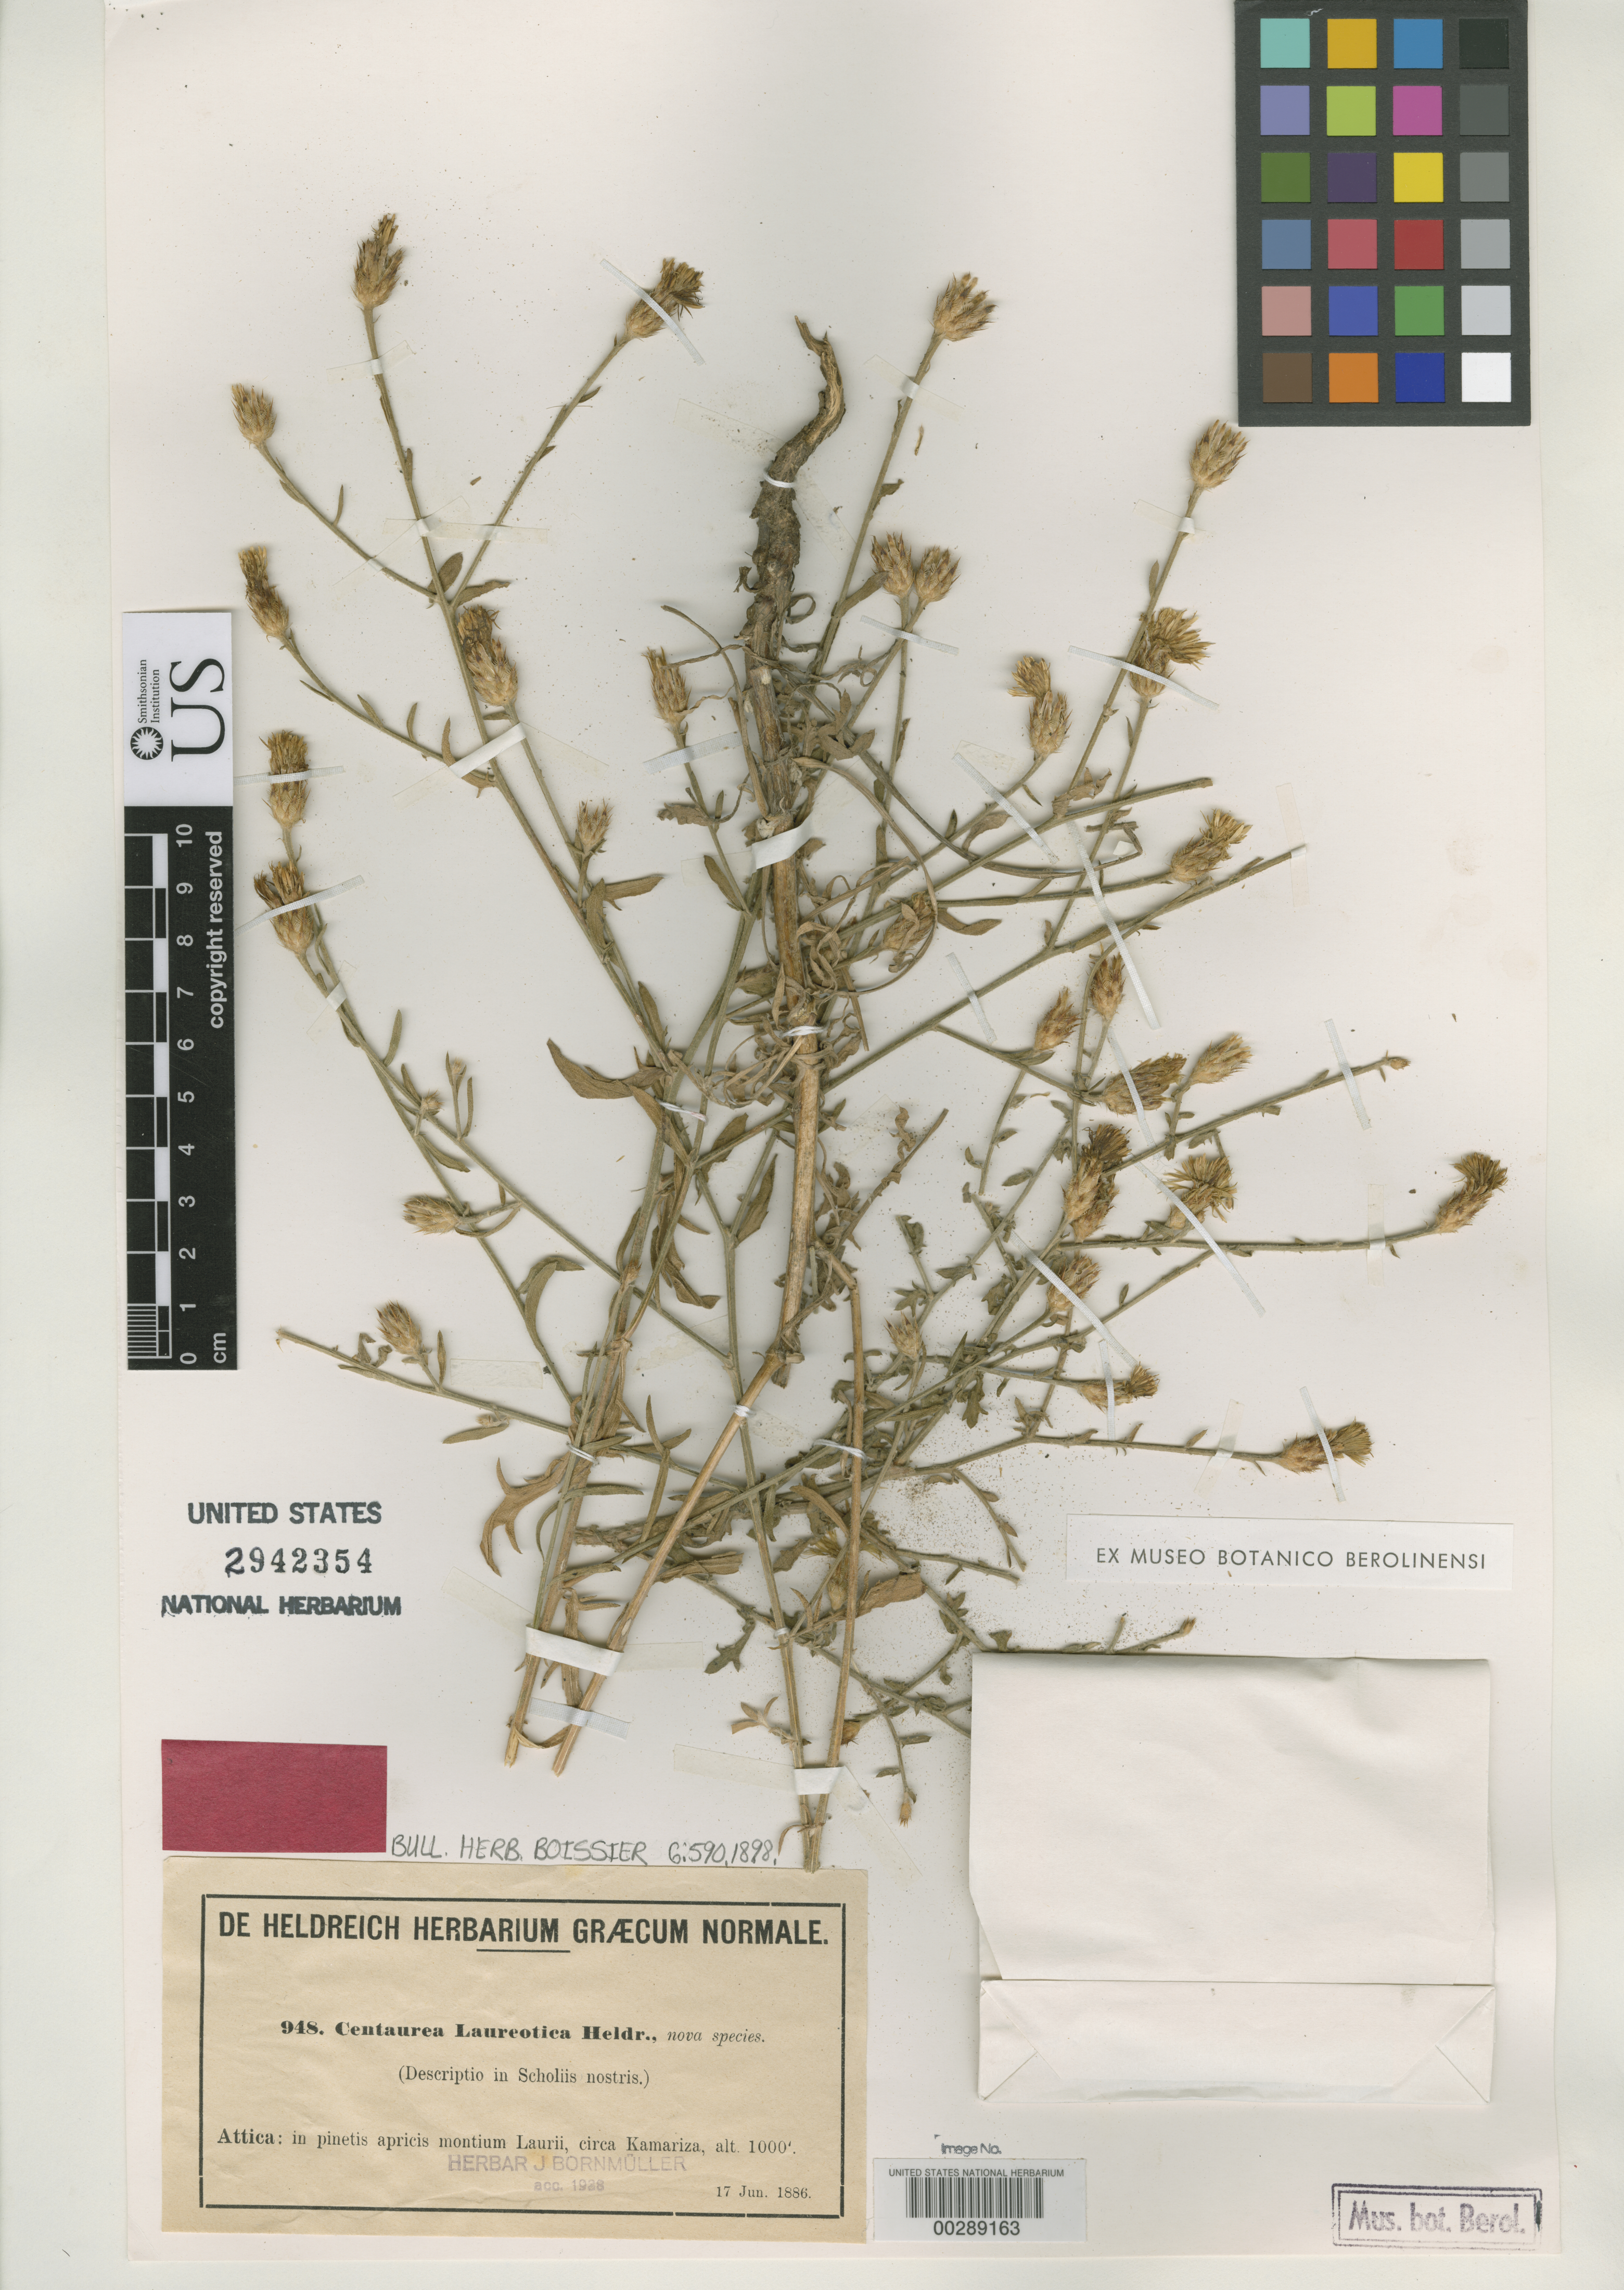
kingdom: Plantae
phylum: Tracheophyta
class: Magnoliopsida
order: Asterales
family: Asteraceae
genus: Centaurea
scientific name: Centaurea laureotica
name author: Heldr. ex Haláscy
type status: Isotype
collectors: T. H. von Heldreich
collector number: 948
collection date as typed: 17 Jun 1886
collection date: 1886-06-17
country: Greece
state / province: Attica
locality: In pinetis apricis montium laurii, circa Kamariza. [In the sunny pine-woods of the mountains of Laurium, around Kamariza.].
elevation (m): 305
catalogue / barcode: US 2942354